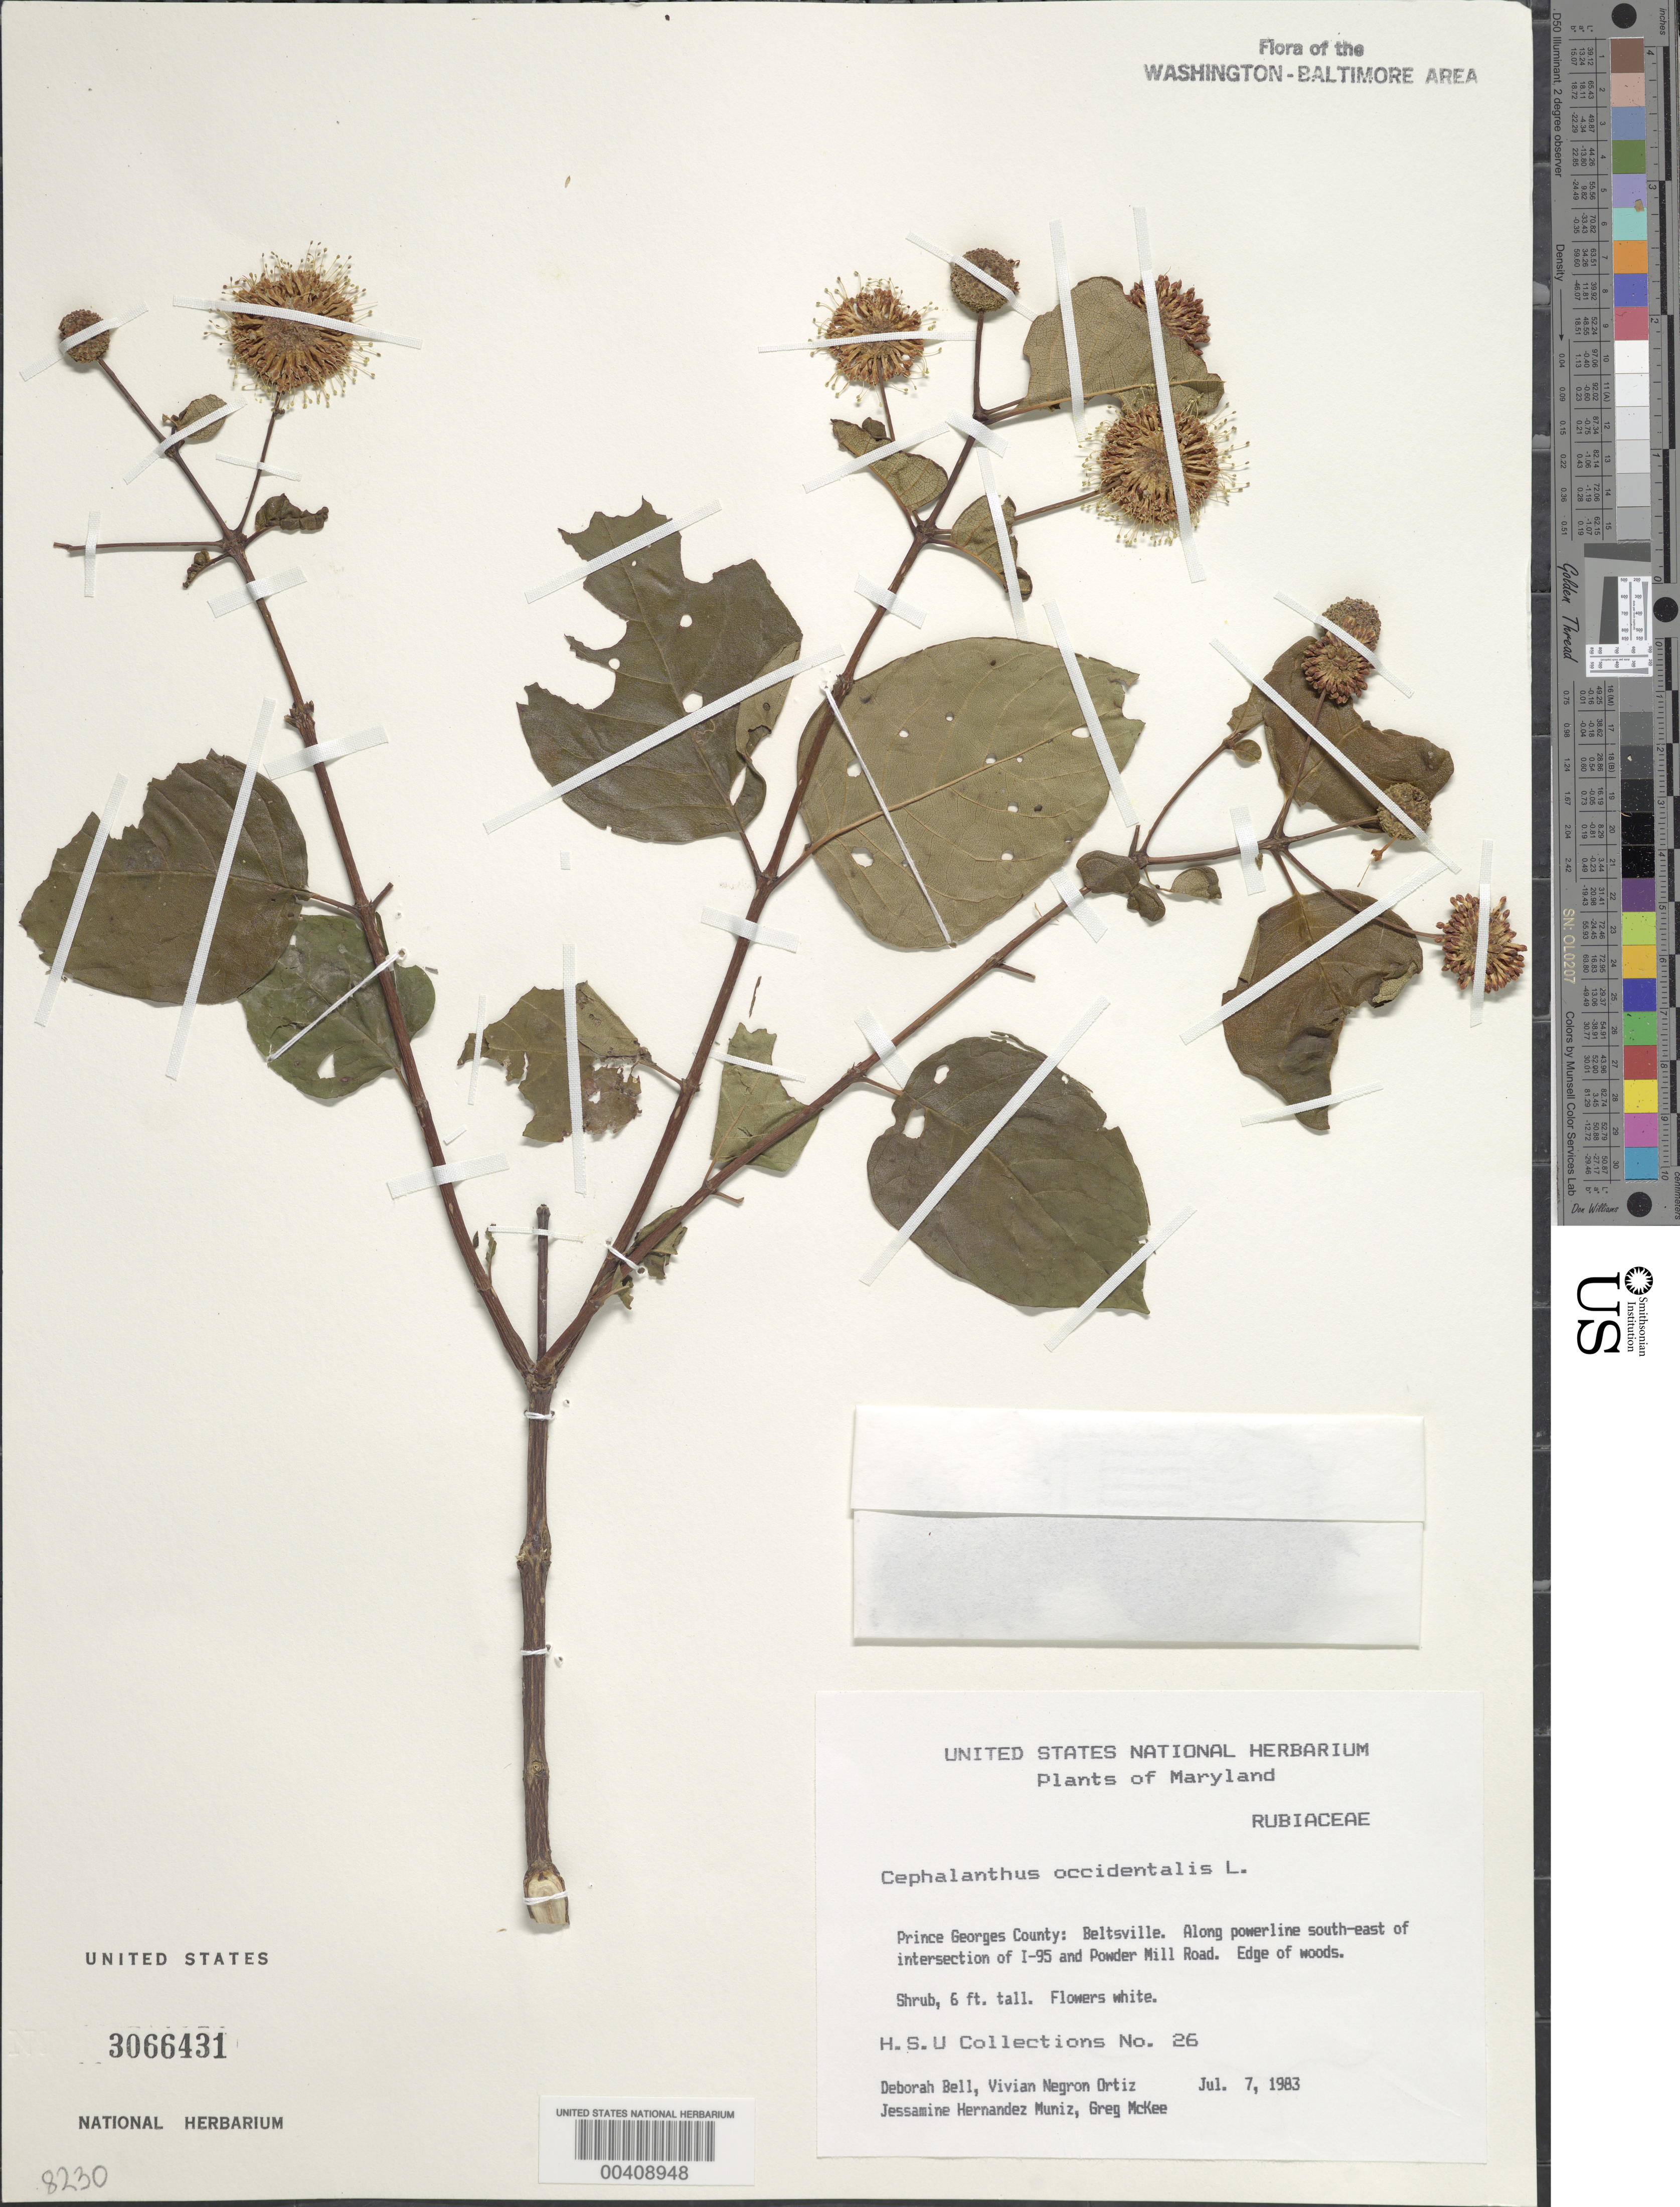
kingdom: Plantae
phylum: Tracheophyta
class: Magnoliopsida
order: Gentianales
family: Rubiaceae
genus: Cephalanthus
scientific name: Cephalanthus occidentalis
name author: L.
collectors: Herbarium Services Unit Staff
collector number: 26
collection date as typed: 07 Jul 1983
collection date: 1983-07-07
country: United States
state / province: Maryland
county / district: Prince George's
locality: And Powder Mill road.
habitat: Edge of woods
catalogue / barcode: US 3066431